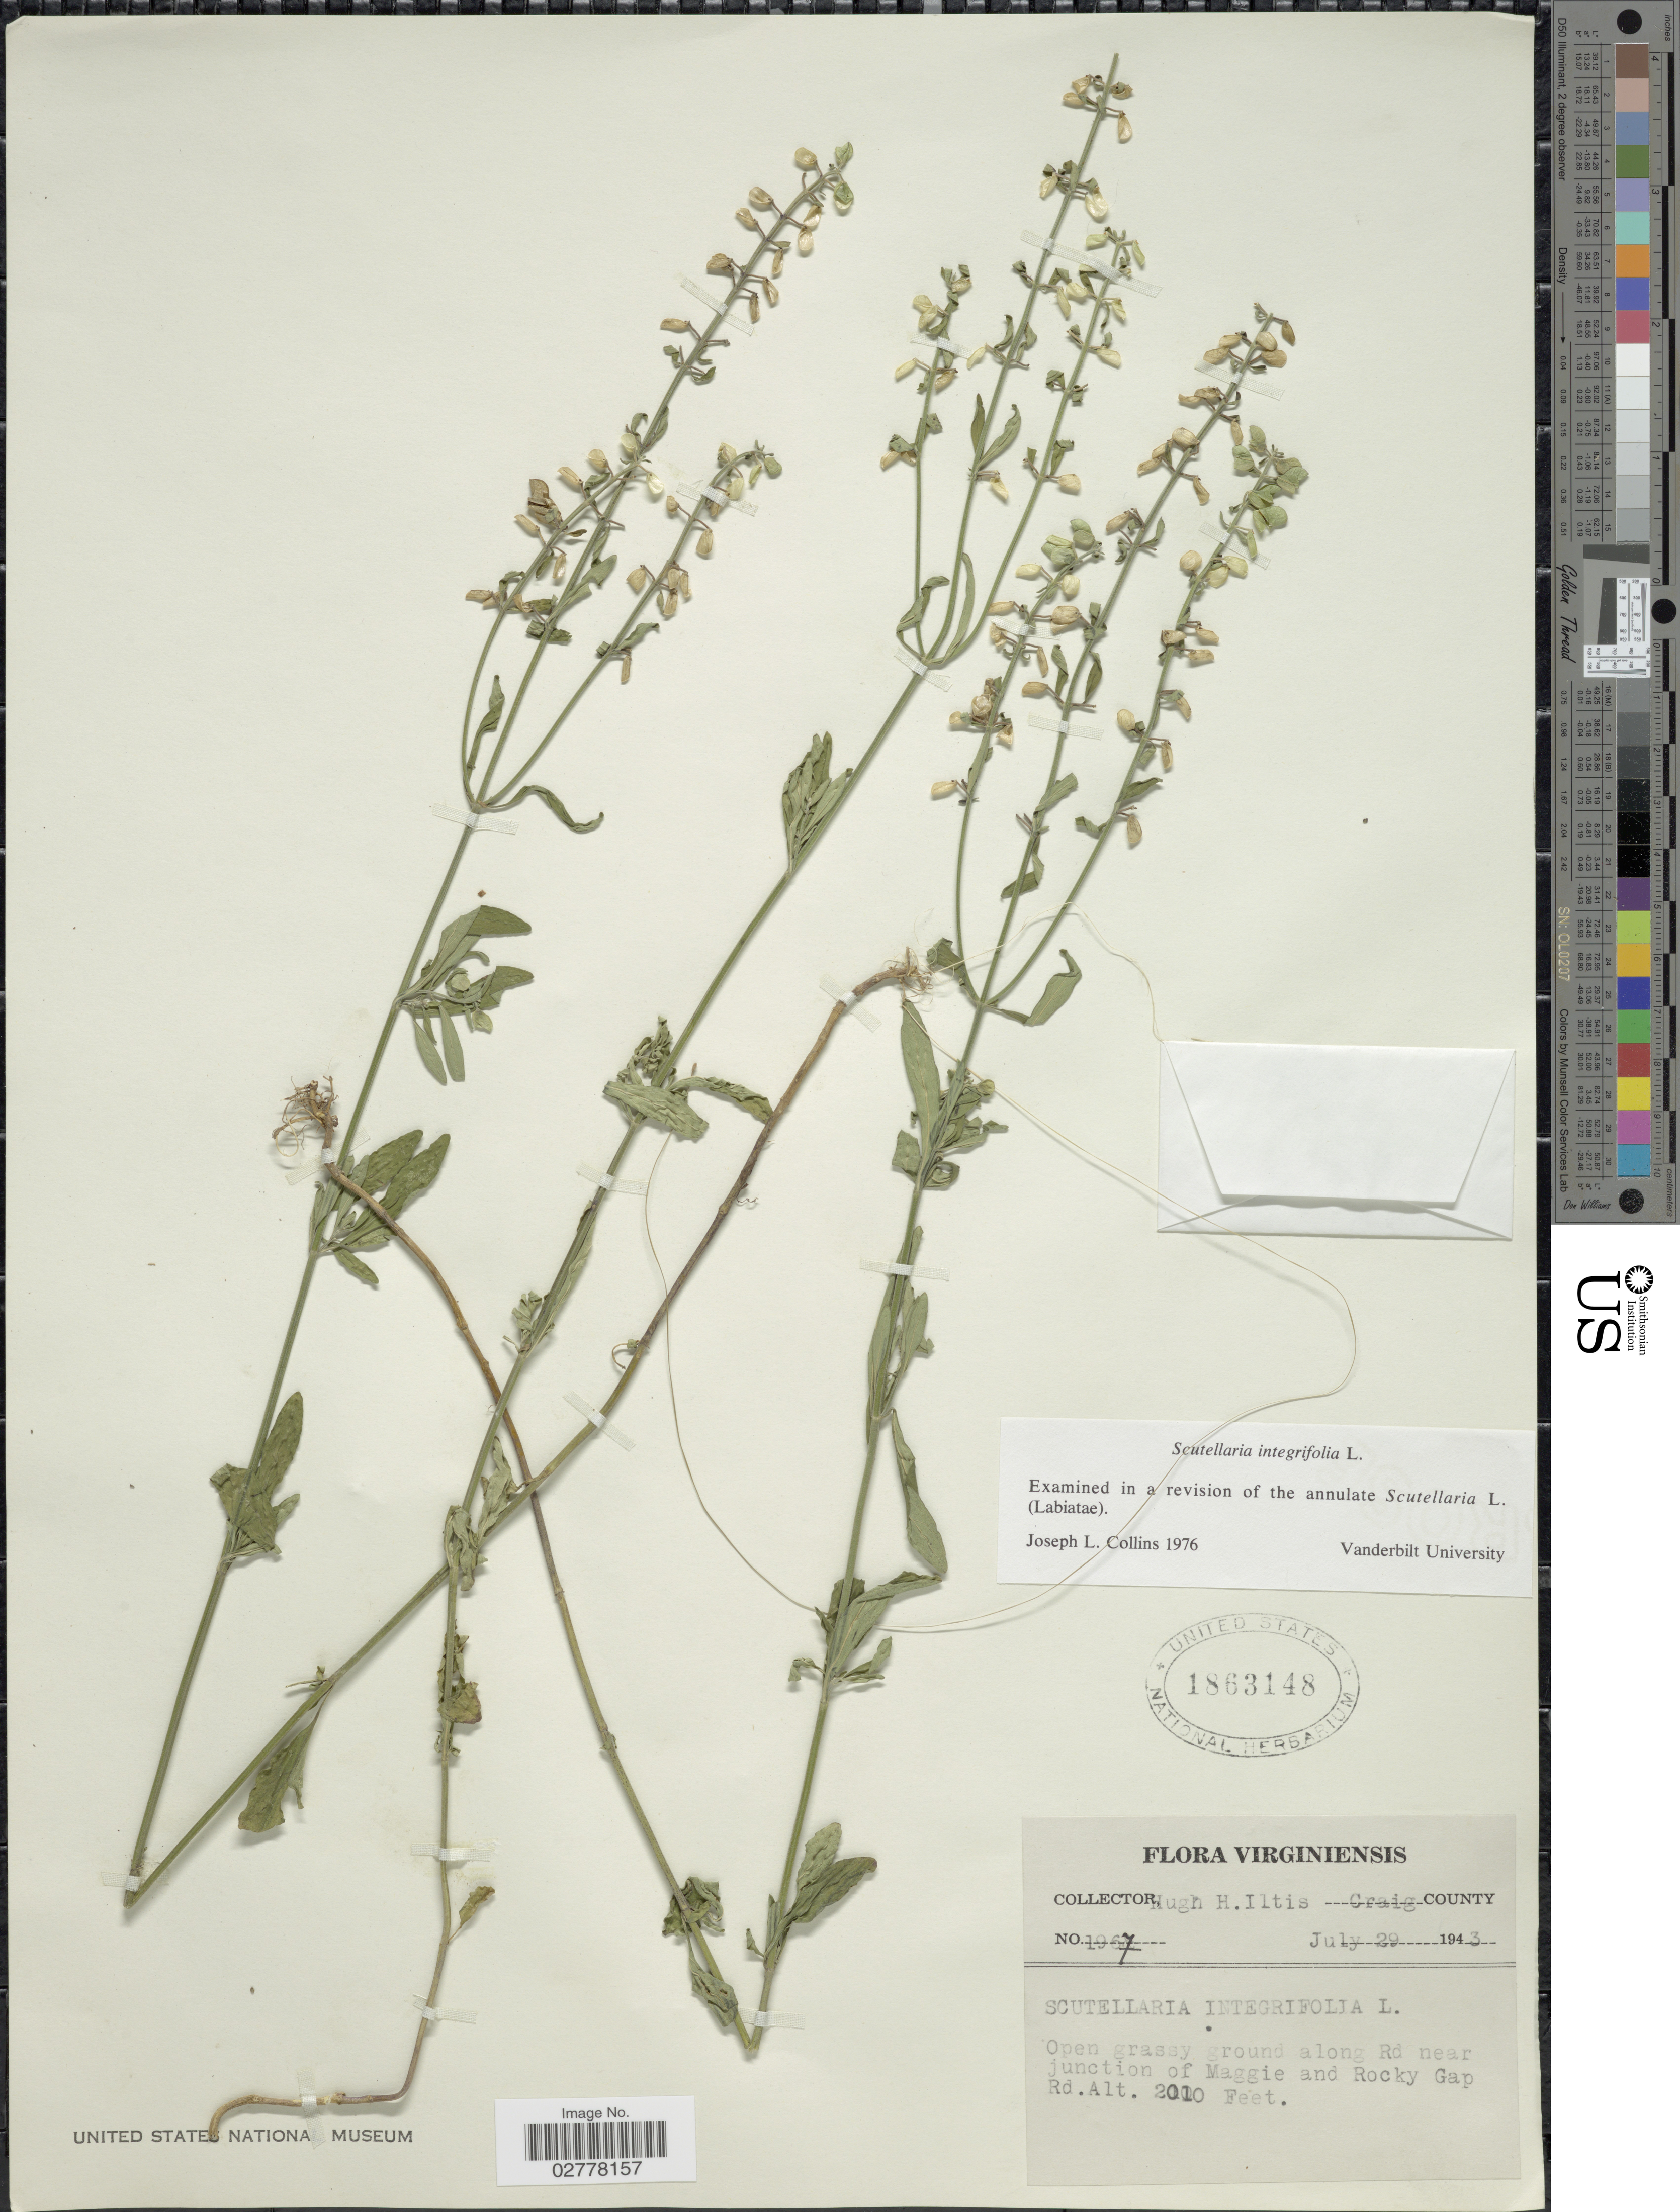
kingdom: Plantae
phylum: Tracheophyta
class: Magnoliopsida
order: Lamiales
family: Lamiaceae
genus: Scutellaria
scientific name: Scutellaria integrifolia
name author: L.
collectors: H. Iltis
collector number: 1967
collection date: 1943-07-29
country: United States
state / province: Virginia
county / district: Craig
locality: Craig County. Open grassy ground along Rd near junction of Maggie and Rocky Gap Rd.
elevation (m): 613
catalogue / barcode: US 1863148